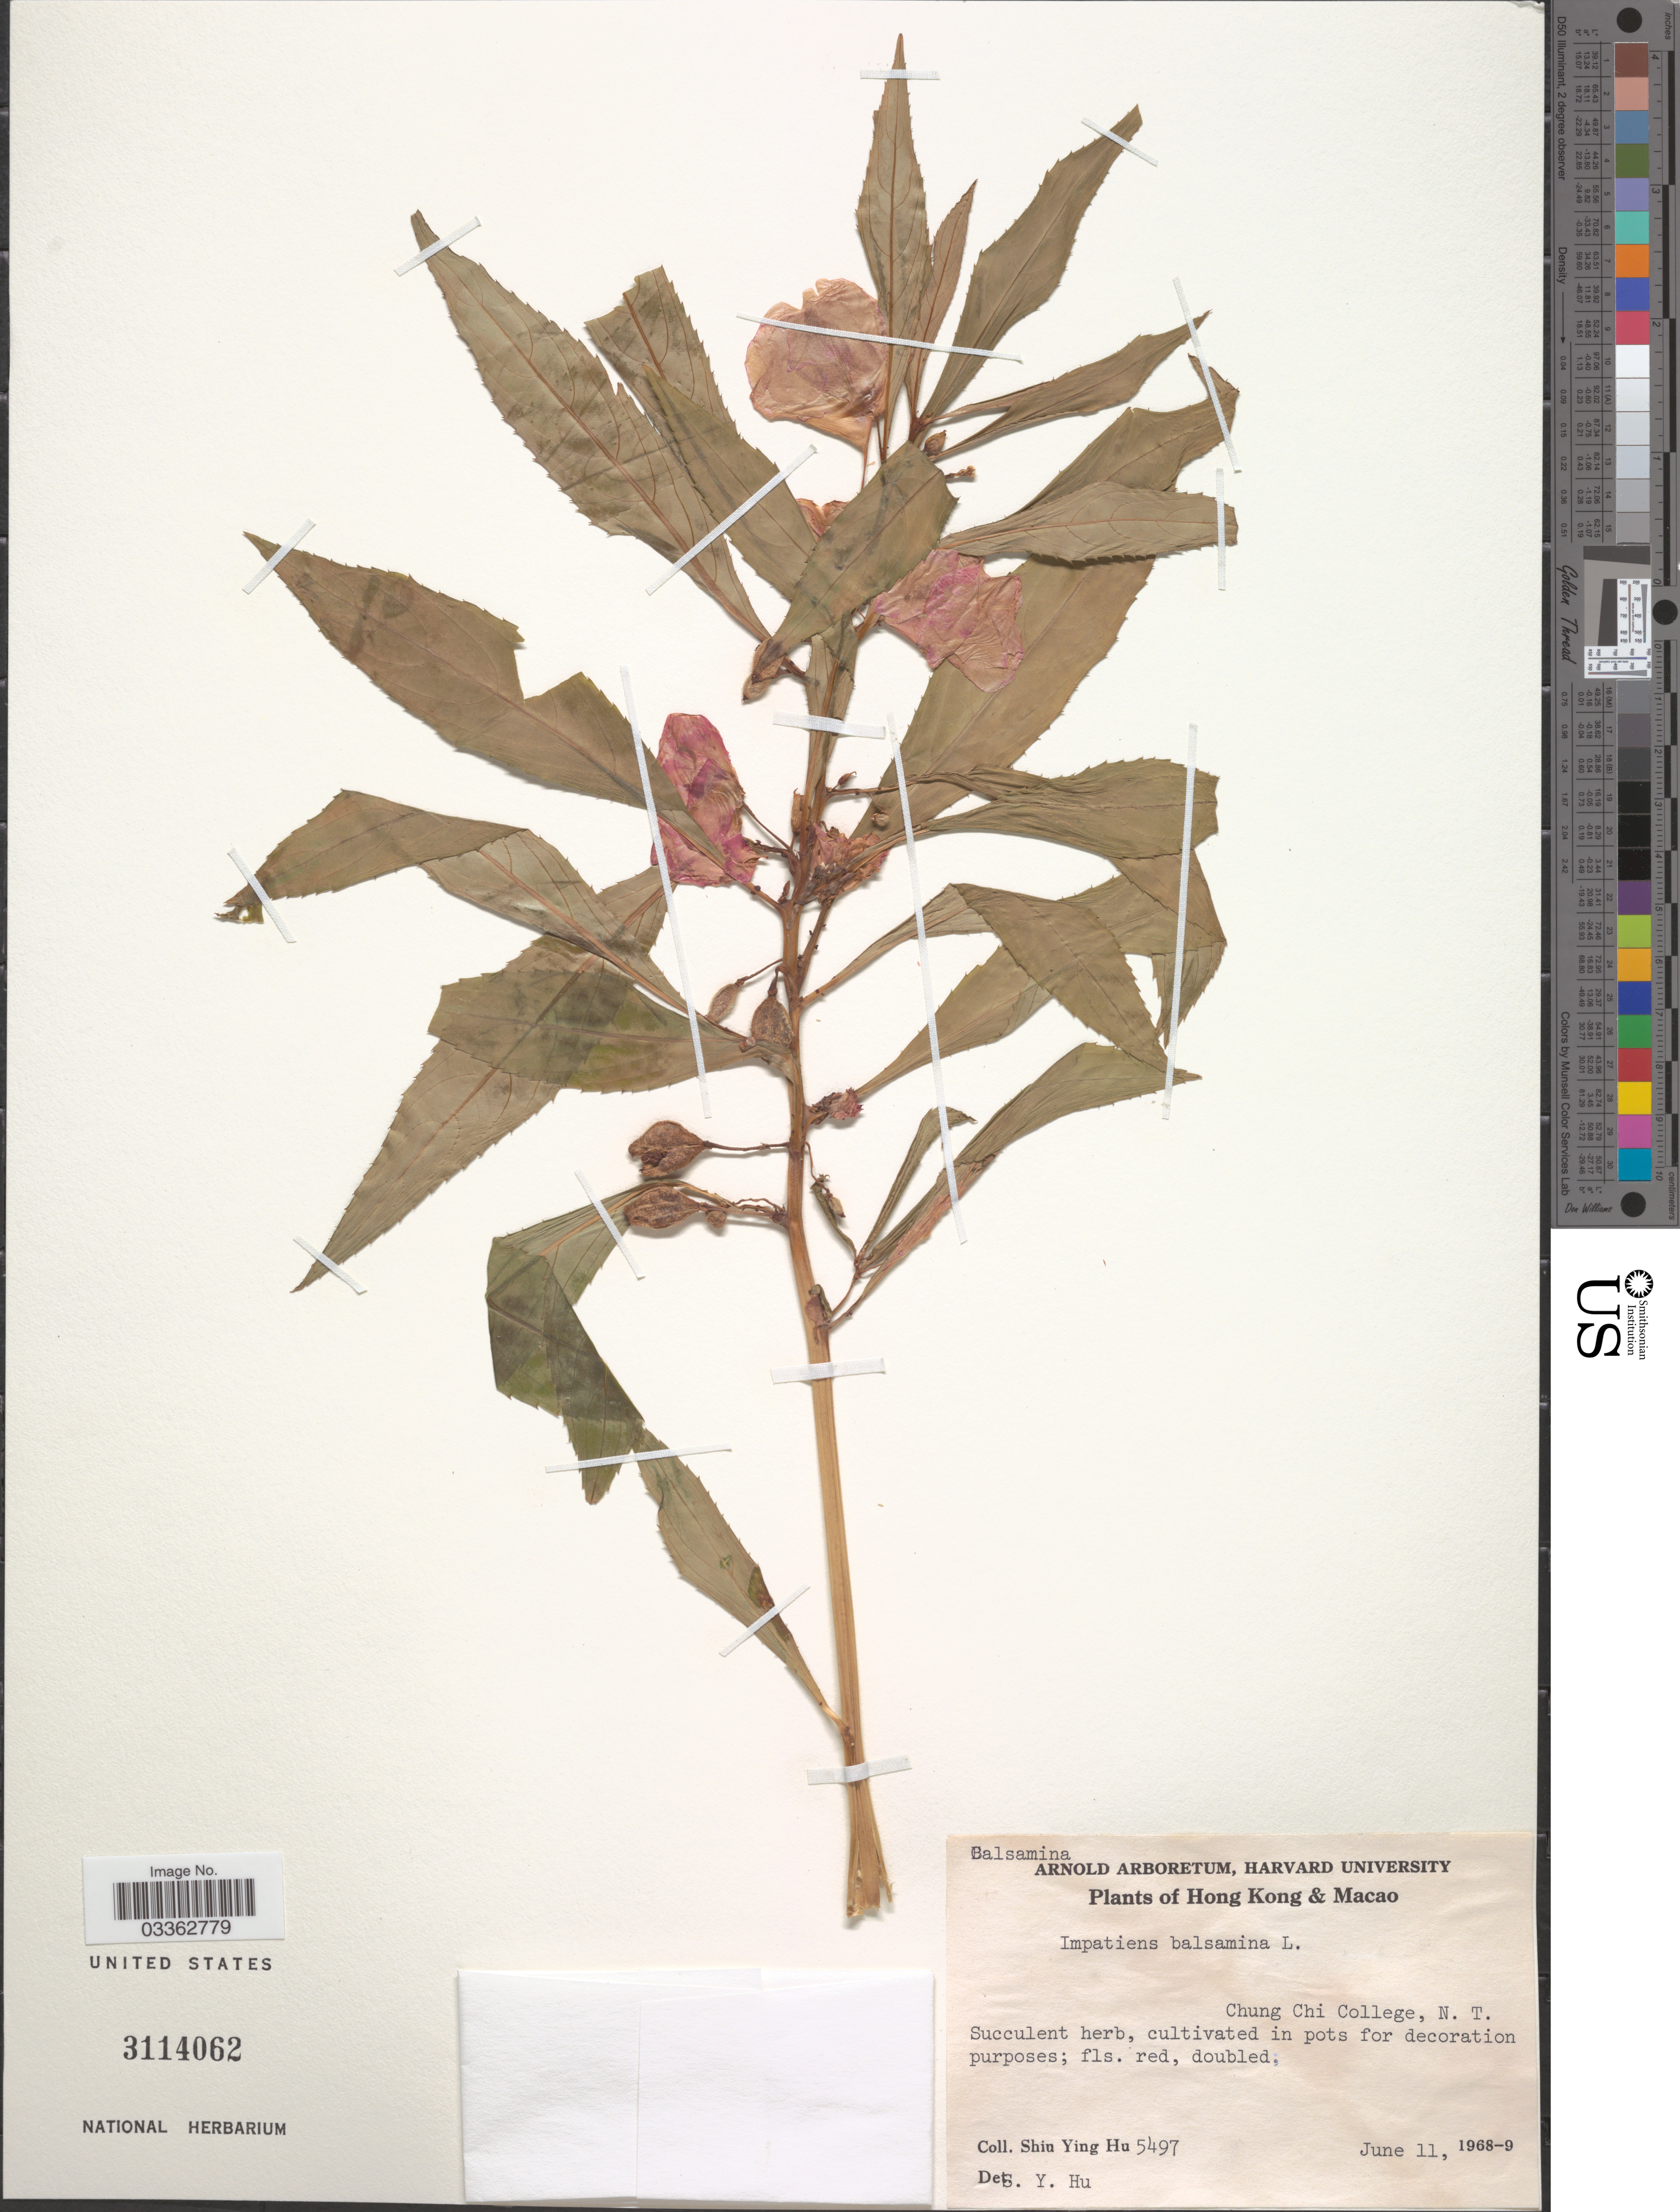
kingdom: Plantae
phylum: Tracheophyta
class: Magnoliopsida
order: Ericales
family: Balsaminaceae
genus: Impatiens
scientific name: Impatiens balsamina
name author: L.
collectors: S. Y. Hu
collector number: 5497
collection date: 1968-06-11/1969-06-11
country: China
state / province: Hong Kong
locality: Hong Kong & Macao. Chung Chi College, N.T.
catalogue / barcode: US 3114062